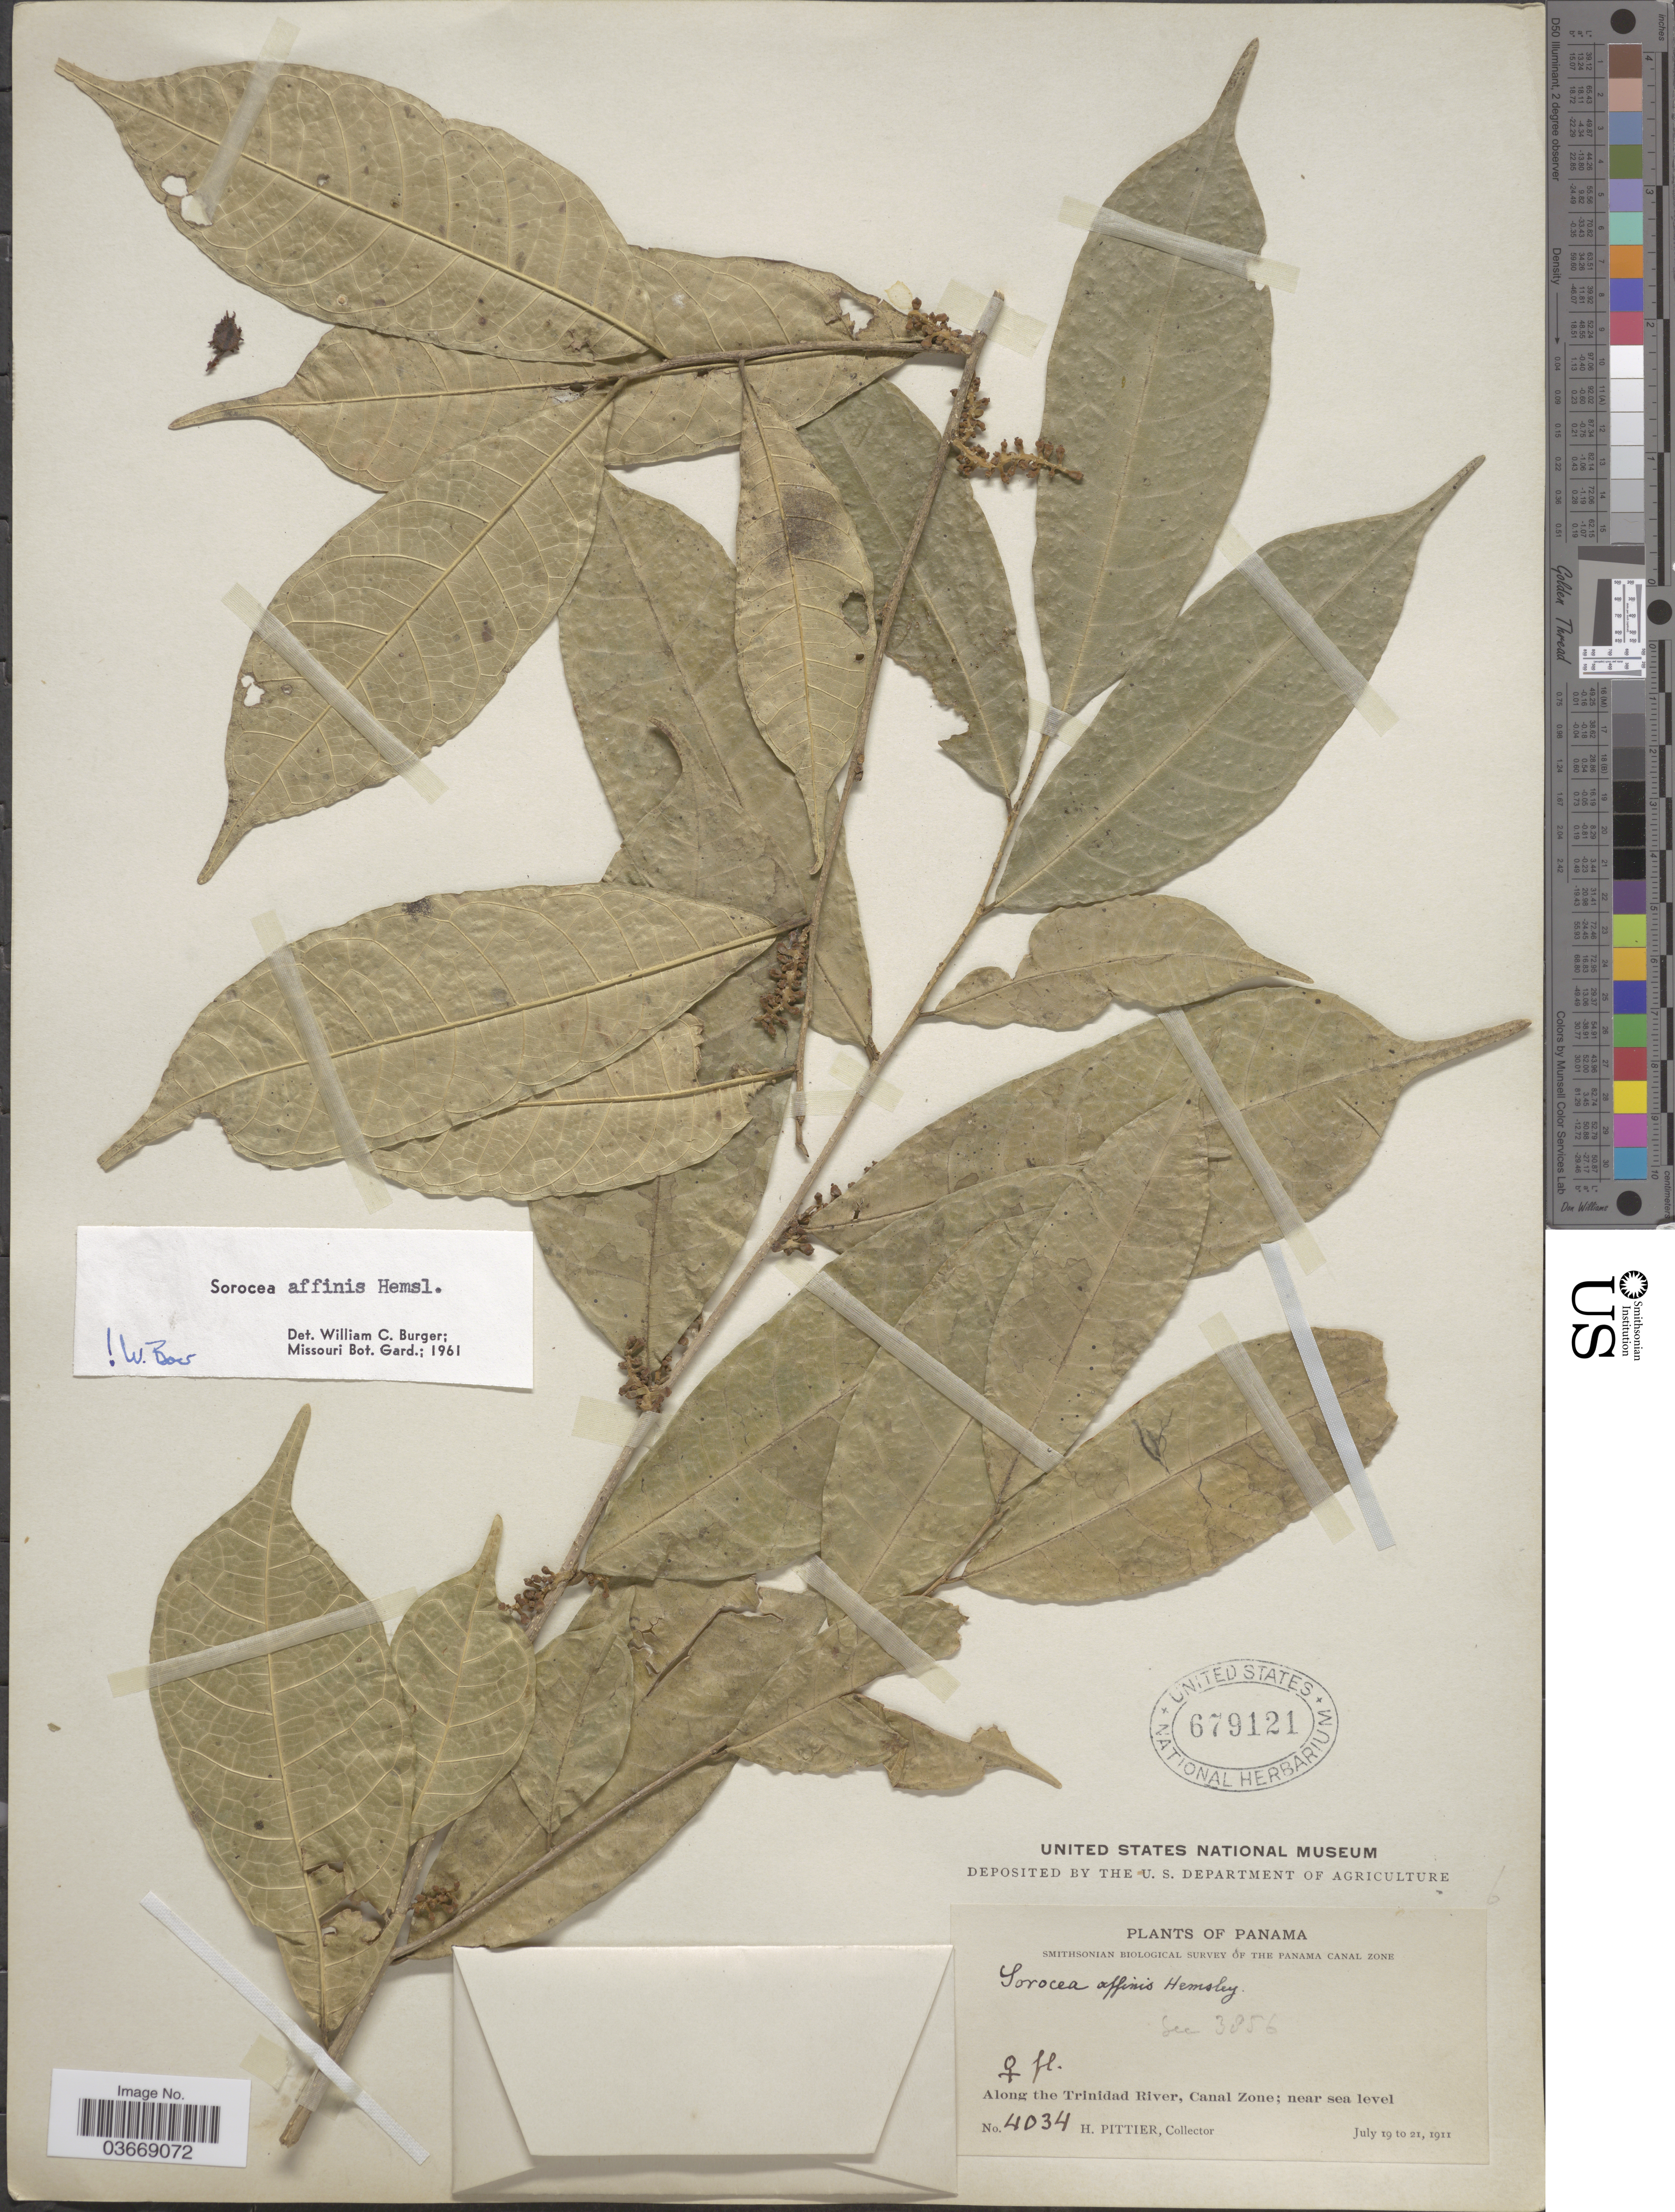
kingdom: Plantae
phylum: Tracheophyta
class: Magnoliopsida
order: Rosales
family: Moraceae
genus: Sorocea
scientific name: Sorocea affinis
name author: Hemsl.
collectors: H. F. Pittier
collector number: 4034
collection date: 1911-07-19/1911-07-21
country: Panama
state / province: Colón / Panamá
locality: Along the Trinidad river, Canal Zone.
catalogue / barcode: US 679121